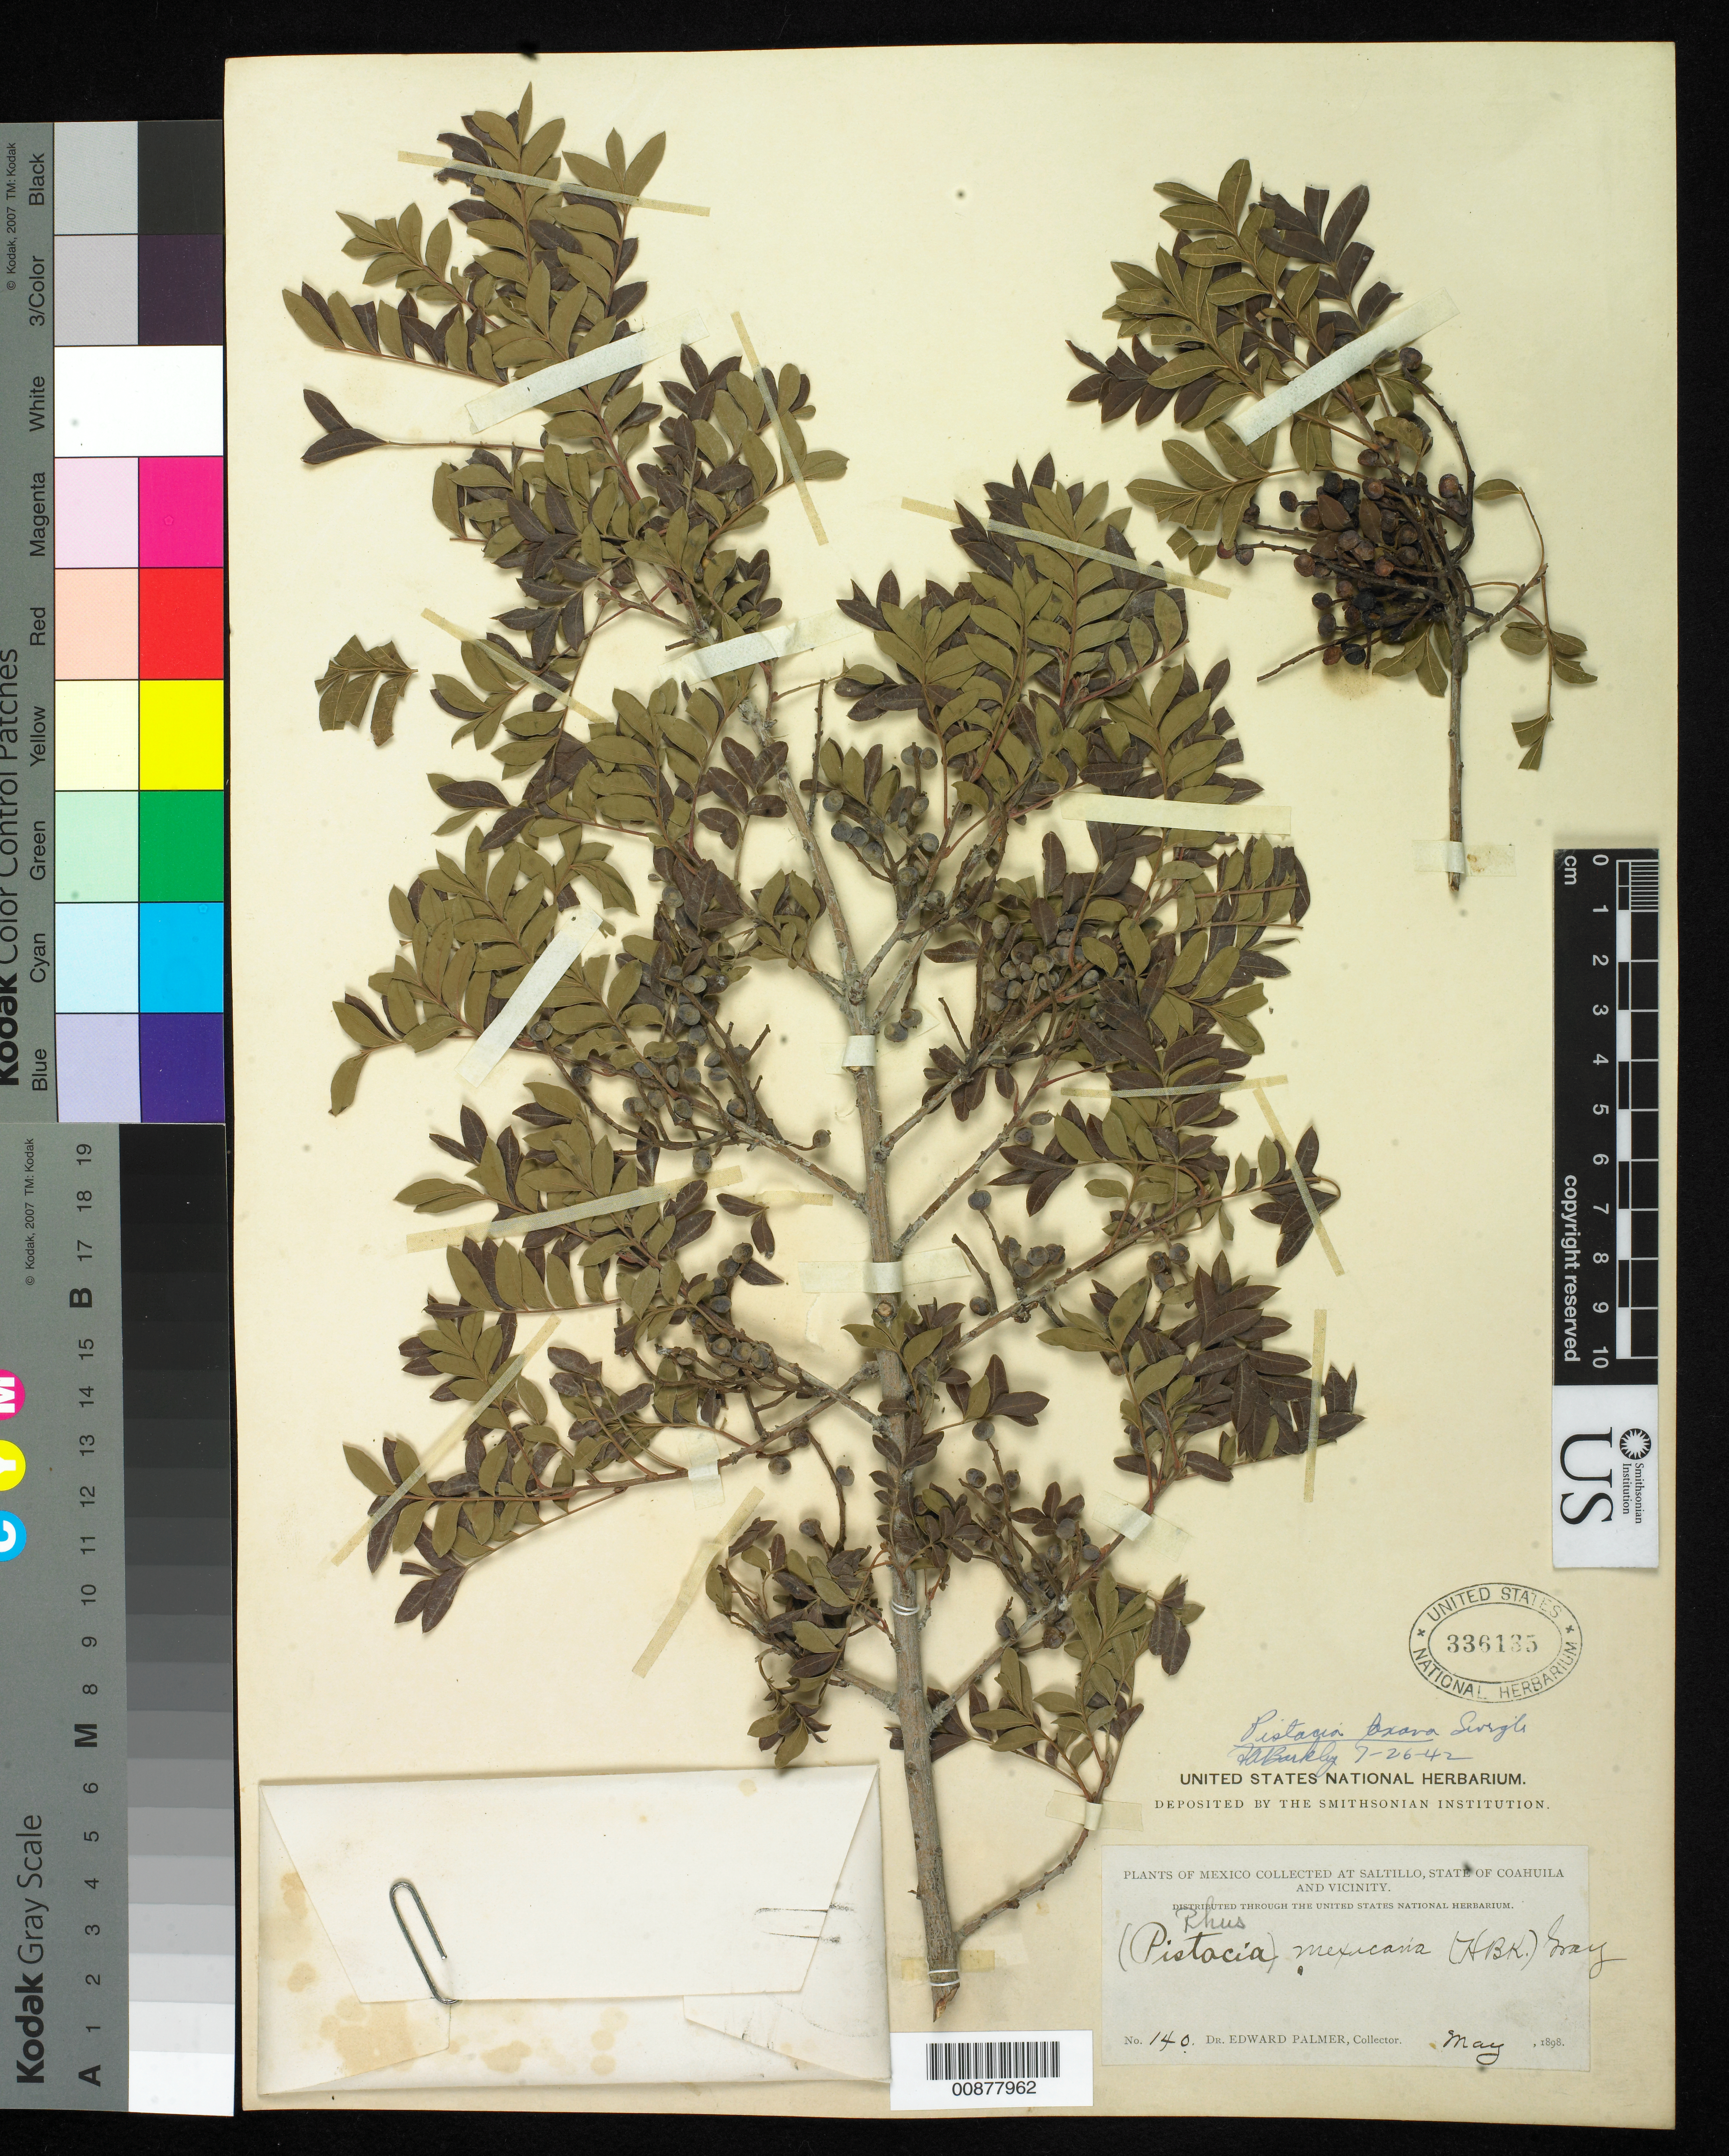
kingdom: Plantae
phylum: Tracheophyta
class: Magnoliopsida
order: Sapindales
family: Anacardiaceae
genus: Pistacia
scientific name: Pistacia mexicana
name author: Kunth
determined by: Mitchell, John D.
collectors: E. Palmer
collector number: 140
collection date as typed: May 1898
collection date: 1898-05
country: Mexico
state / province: Coahuila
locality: Saltillo, Coahuila and vicinity.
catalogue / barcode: US 336135